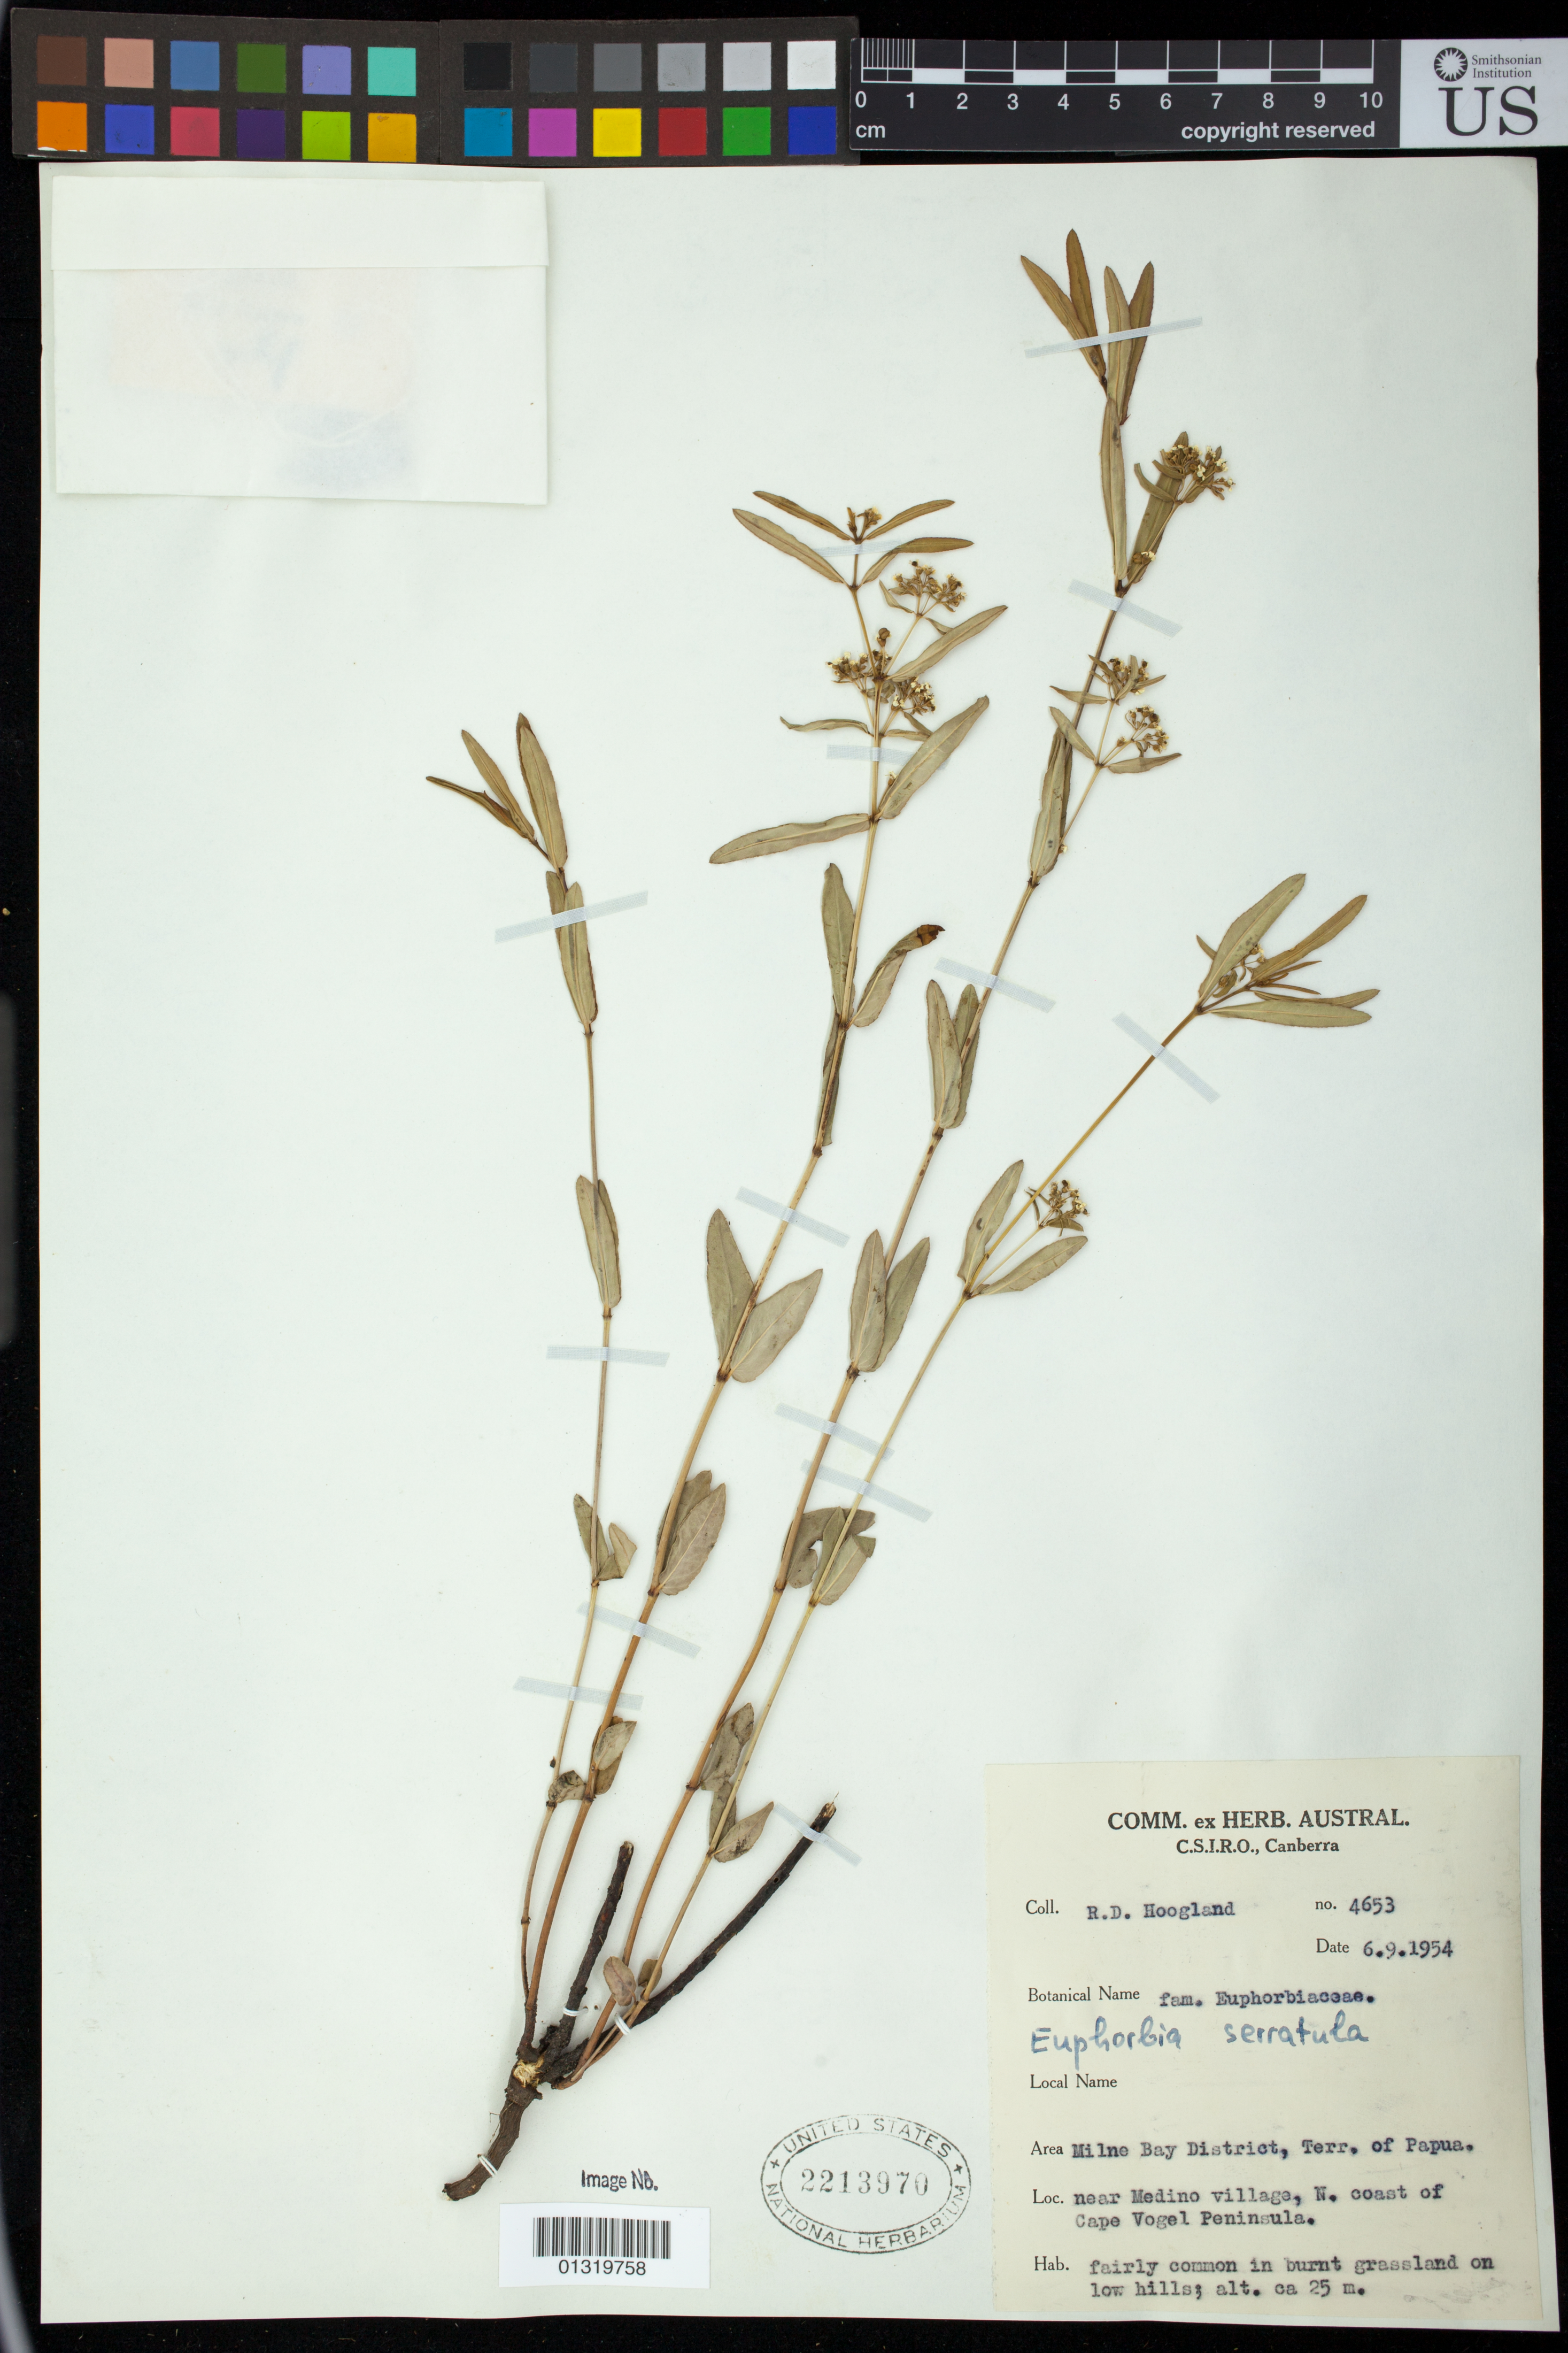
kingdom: Plantae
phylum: Tracheophyta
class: Magnoliopsida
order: Malpighiales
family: Euphorbiaceae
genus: Euphorbia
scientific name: Euphorbia bifida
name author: Hook. & Arn.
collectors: R. D. Hoogland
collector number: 4653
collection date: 1954-09-06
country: Papua New Guinea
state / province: Milne Bay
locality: near Medino village, N. coast of Cape Vogel Peninsula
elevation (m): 25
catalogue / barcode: US 2213970